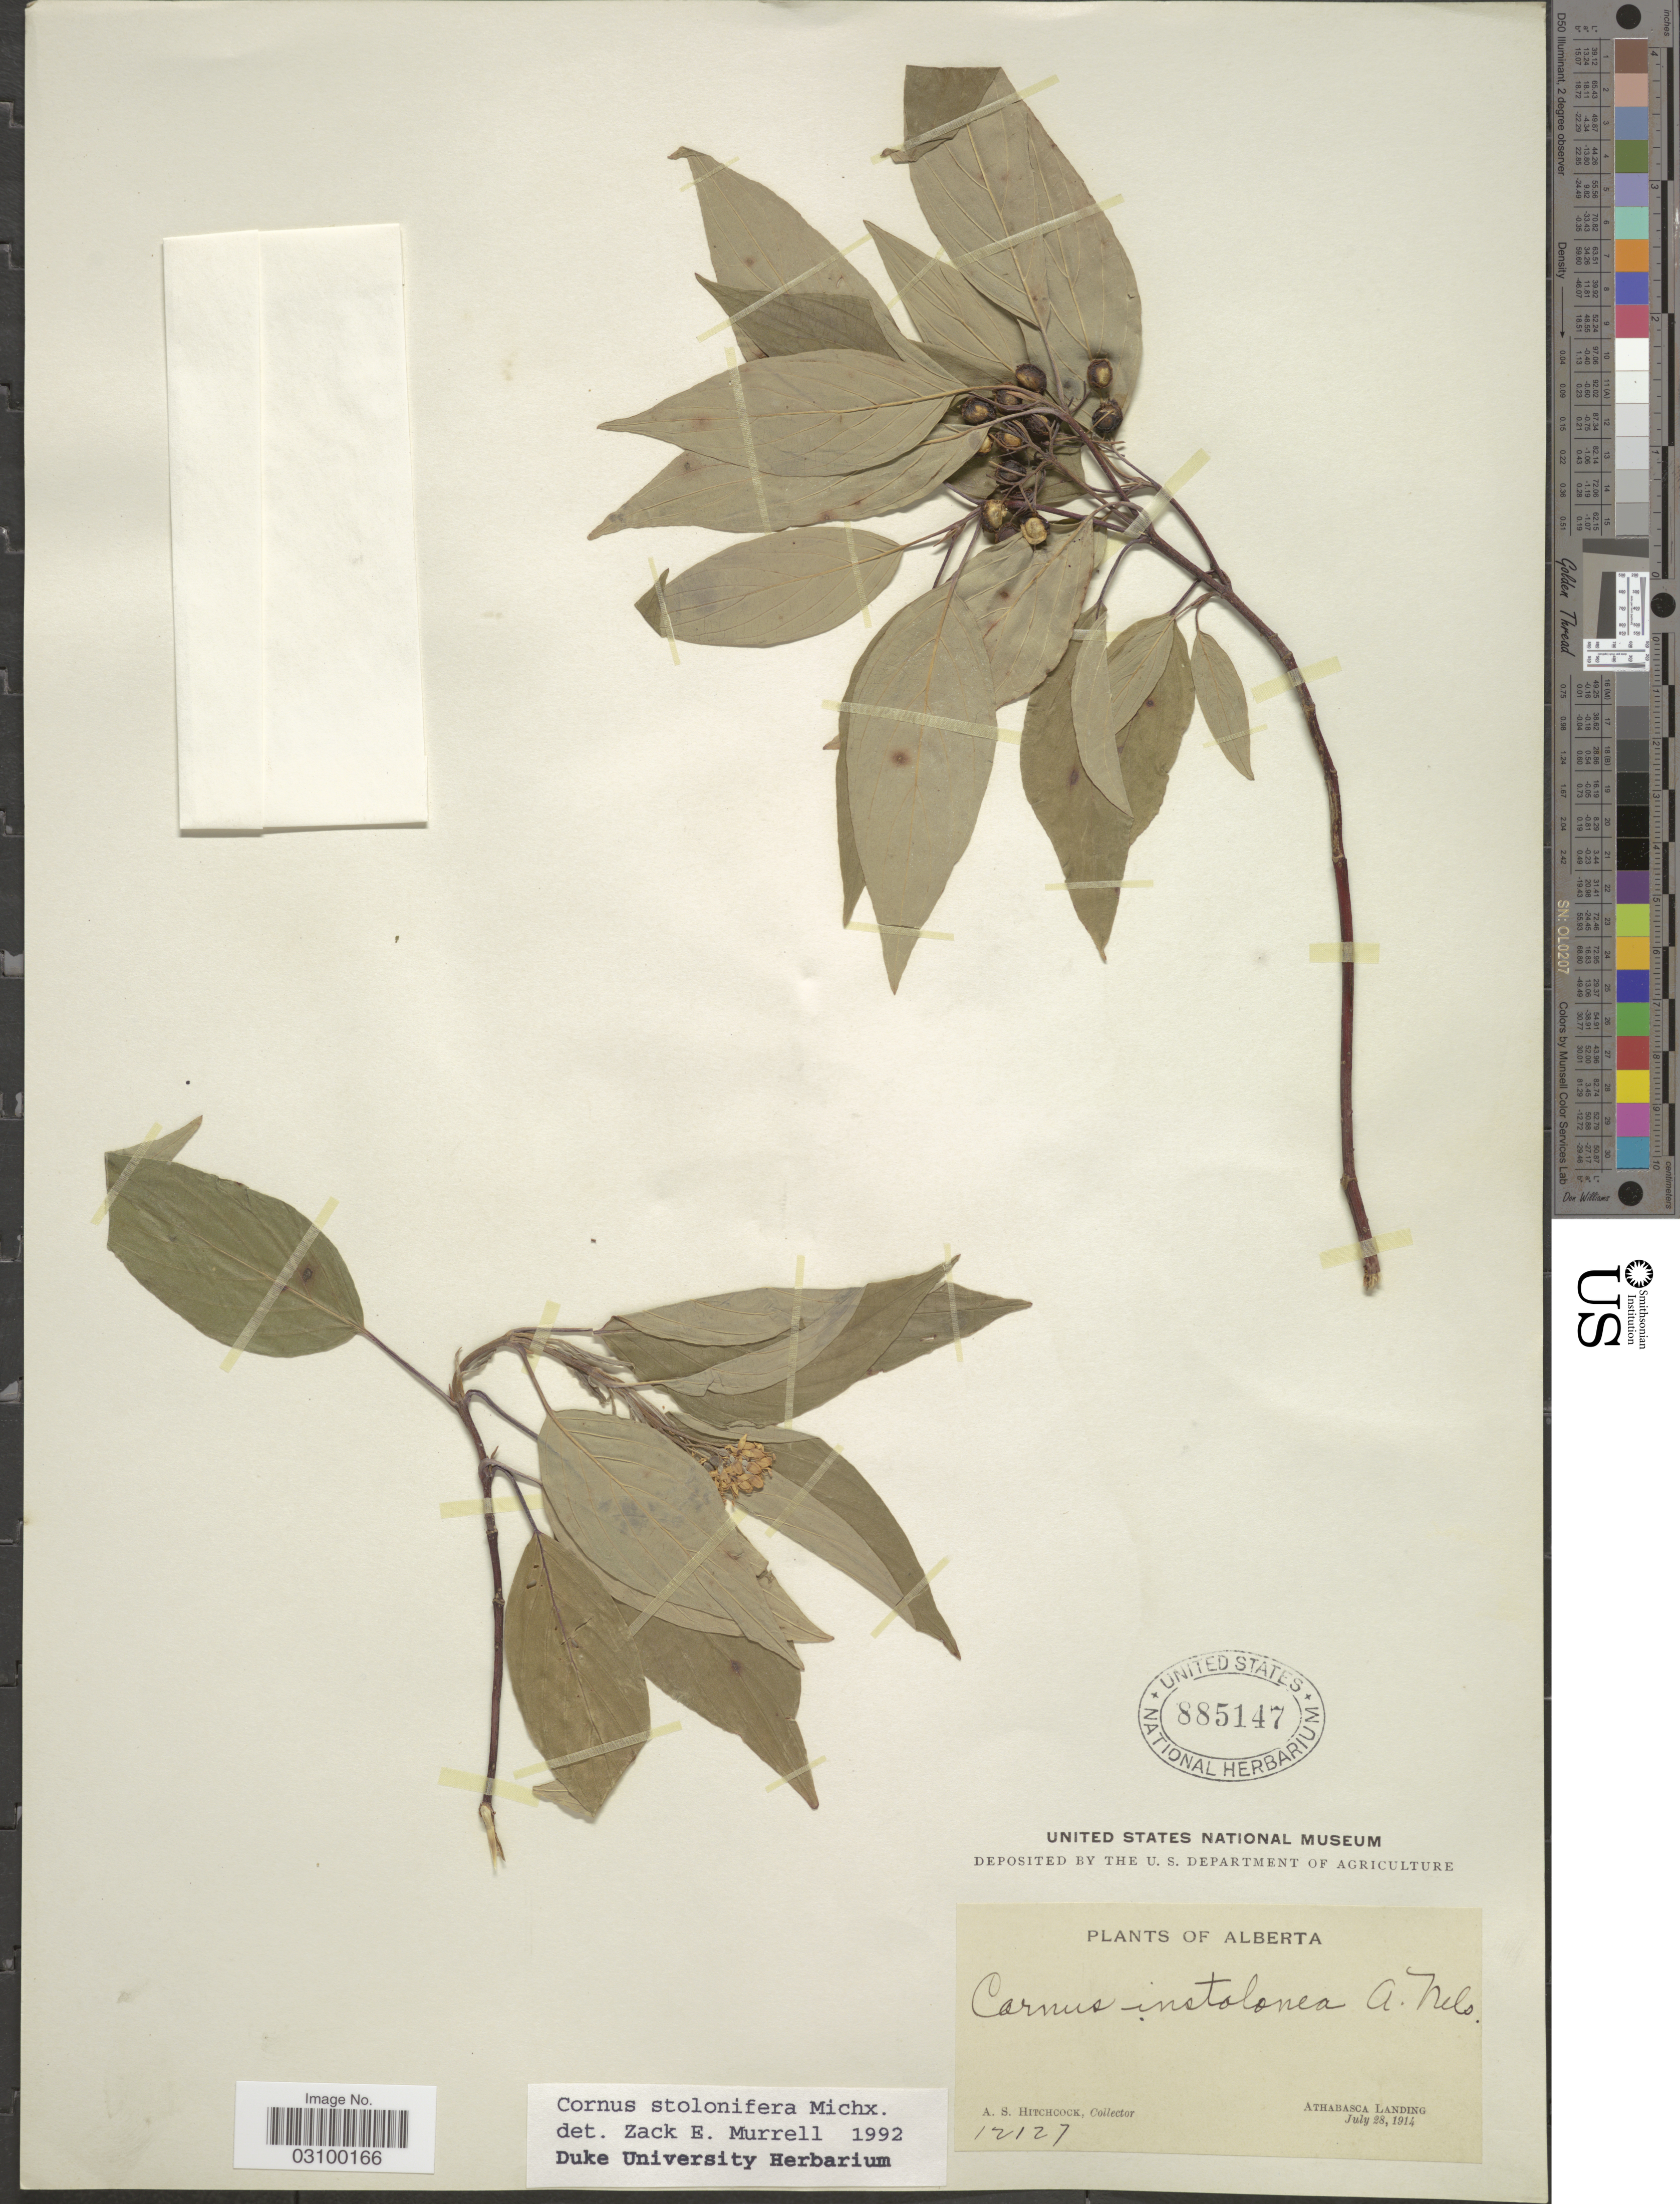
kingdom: Plantae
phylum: Tracheophyta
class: Magnoliopsida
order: Cornales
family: Cornaceae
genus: Cornus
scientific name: Cornus sericea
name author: L.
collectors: A. S. Hitchcock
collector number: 12127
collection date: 1914-07-28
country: Canada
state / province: Alberta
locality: Athabasca Landing.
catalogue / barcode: US 885147